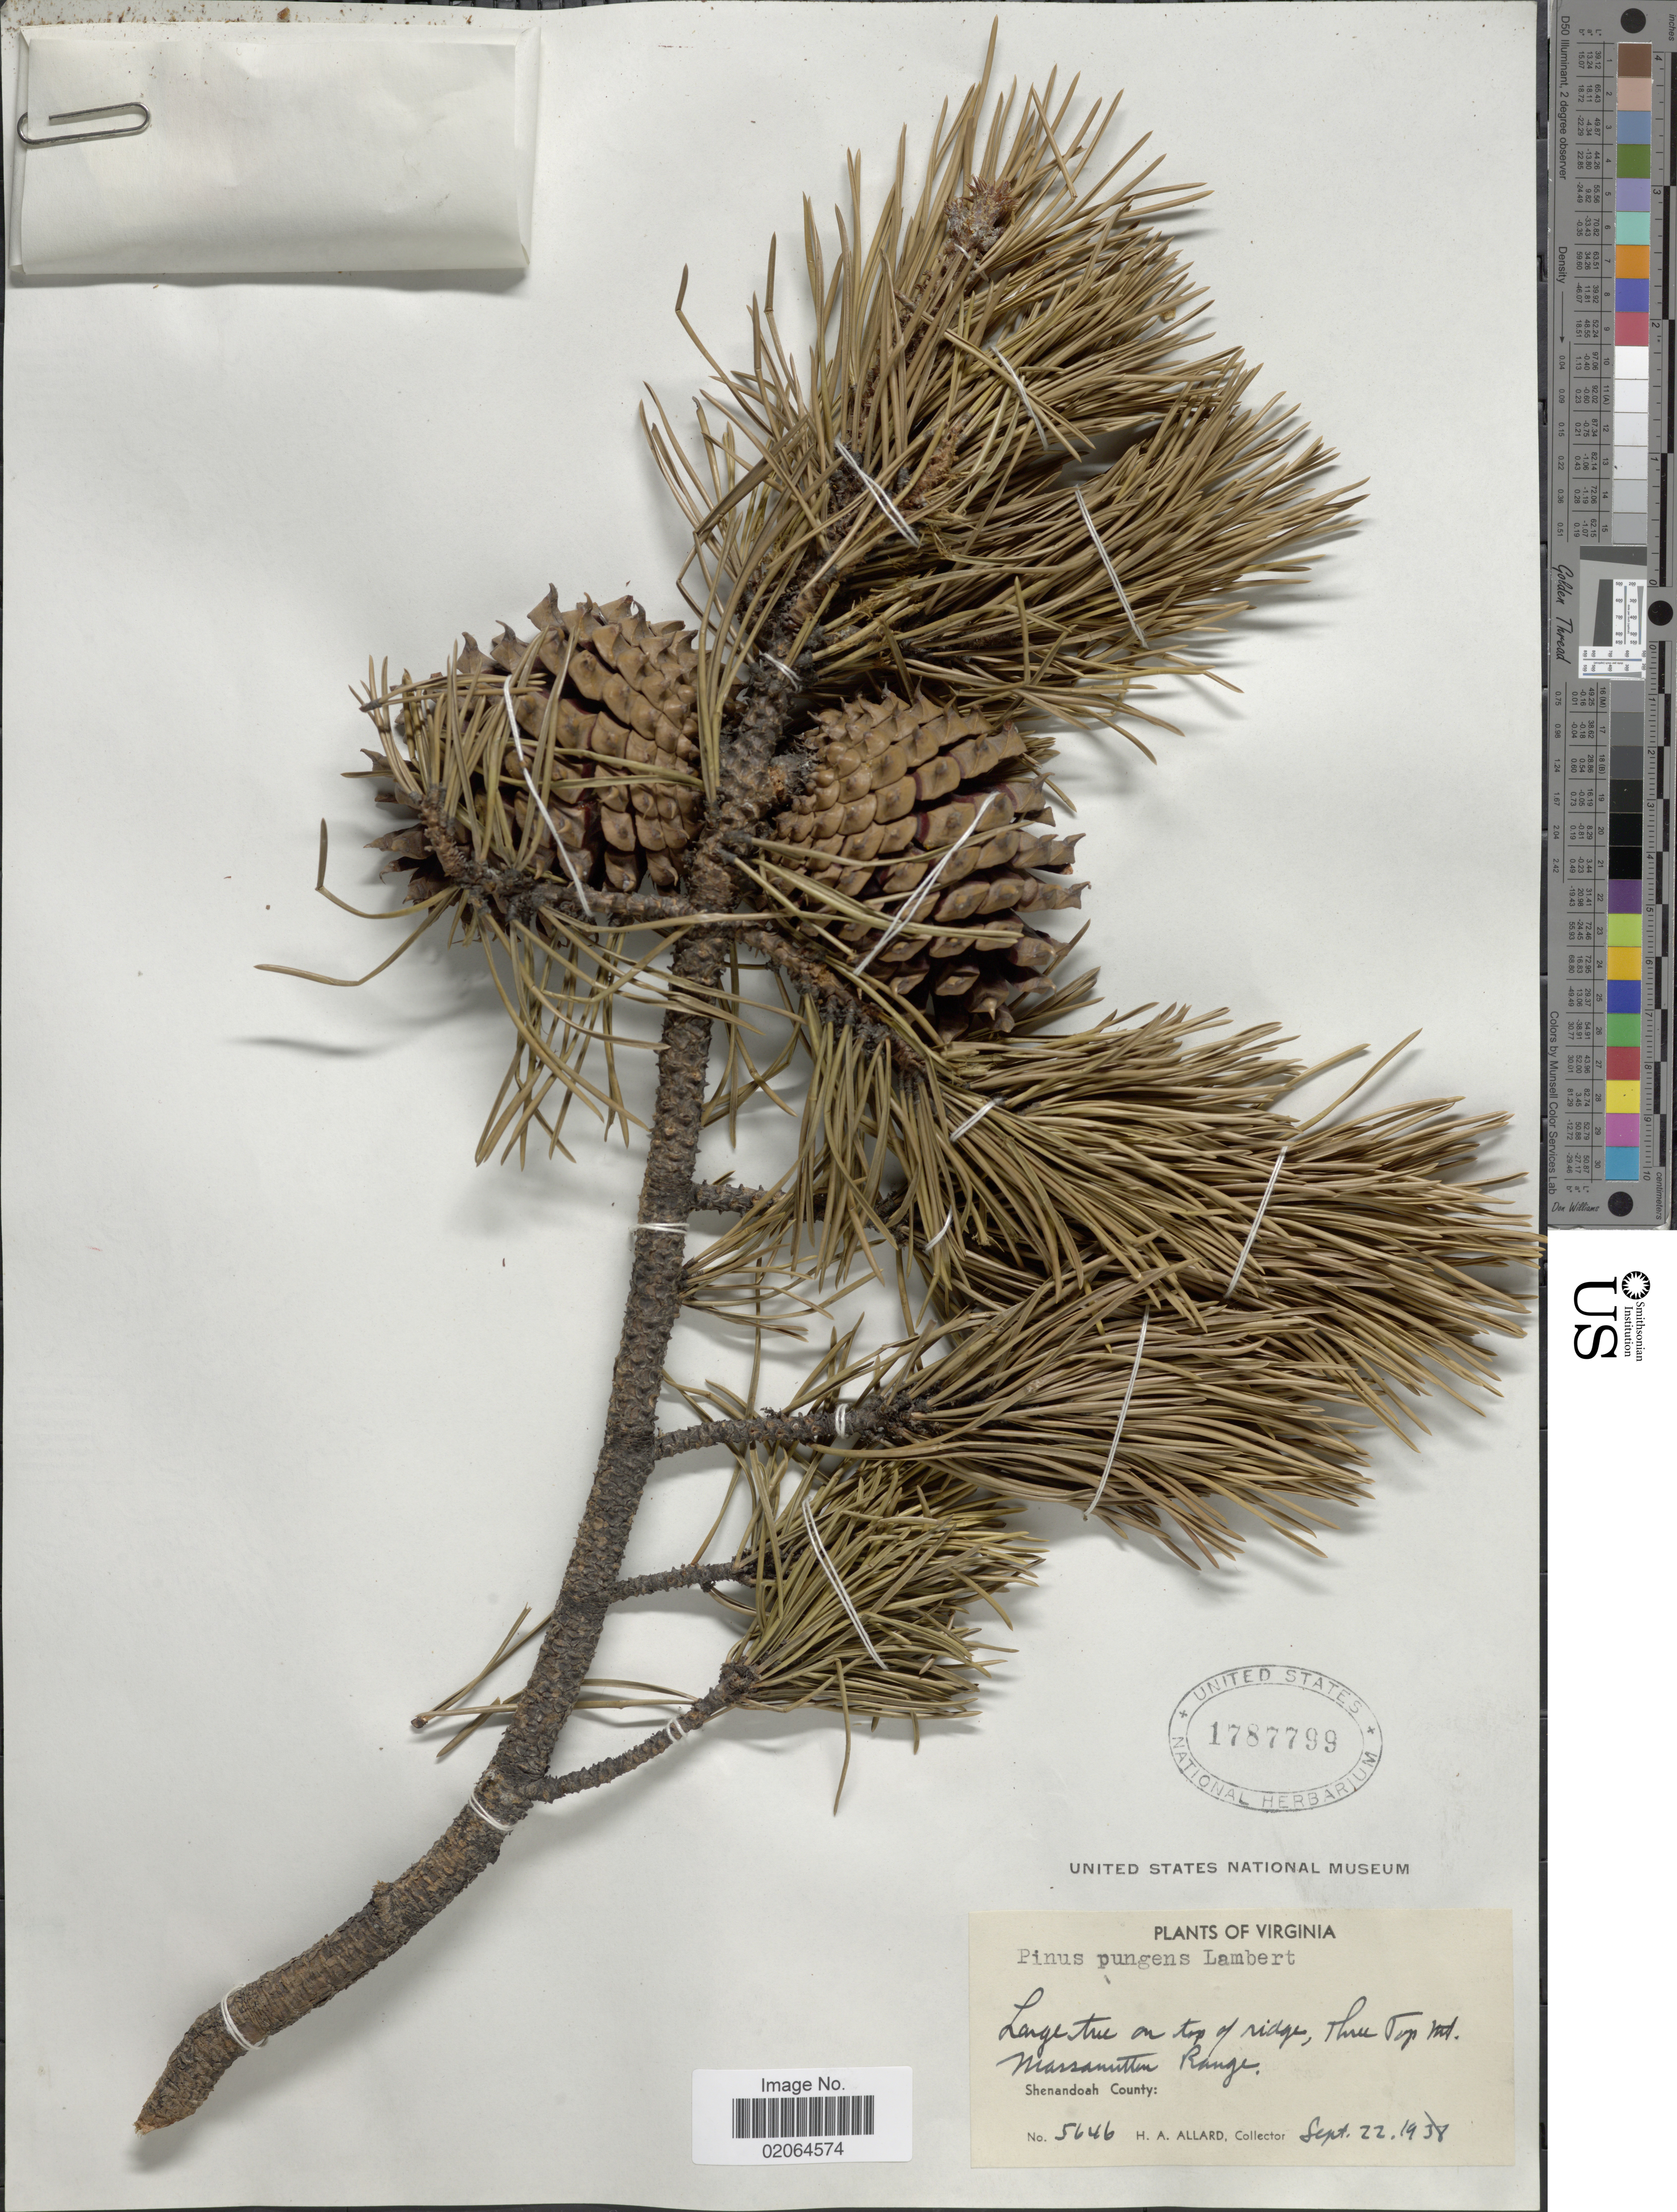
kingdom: Plantae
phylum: Tracheophyta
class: Pinopsida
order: Pinales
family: Pinaceae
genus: Pinus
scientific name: Pinus pungens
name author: Lamb.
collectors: H. A. Allard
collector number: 5646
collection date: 1938-09-22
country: United States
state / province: Virginia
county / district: Shenandoah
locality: Virginia, on top of ridge, Massanutten Range. Shenandoah county.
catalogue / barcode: US 1787799